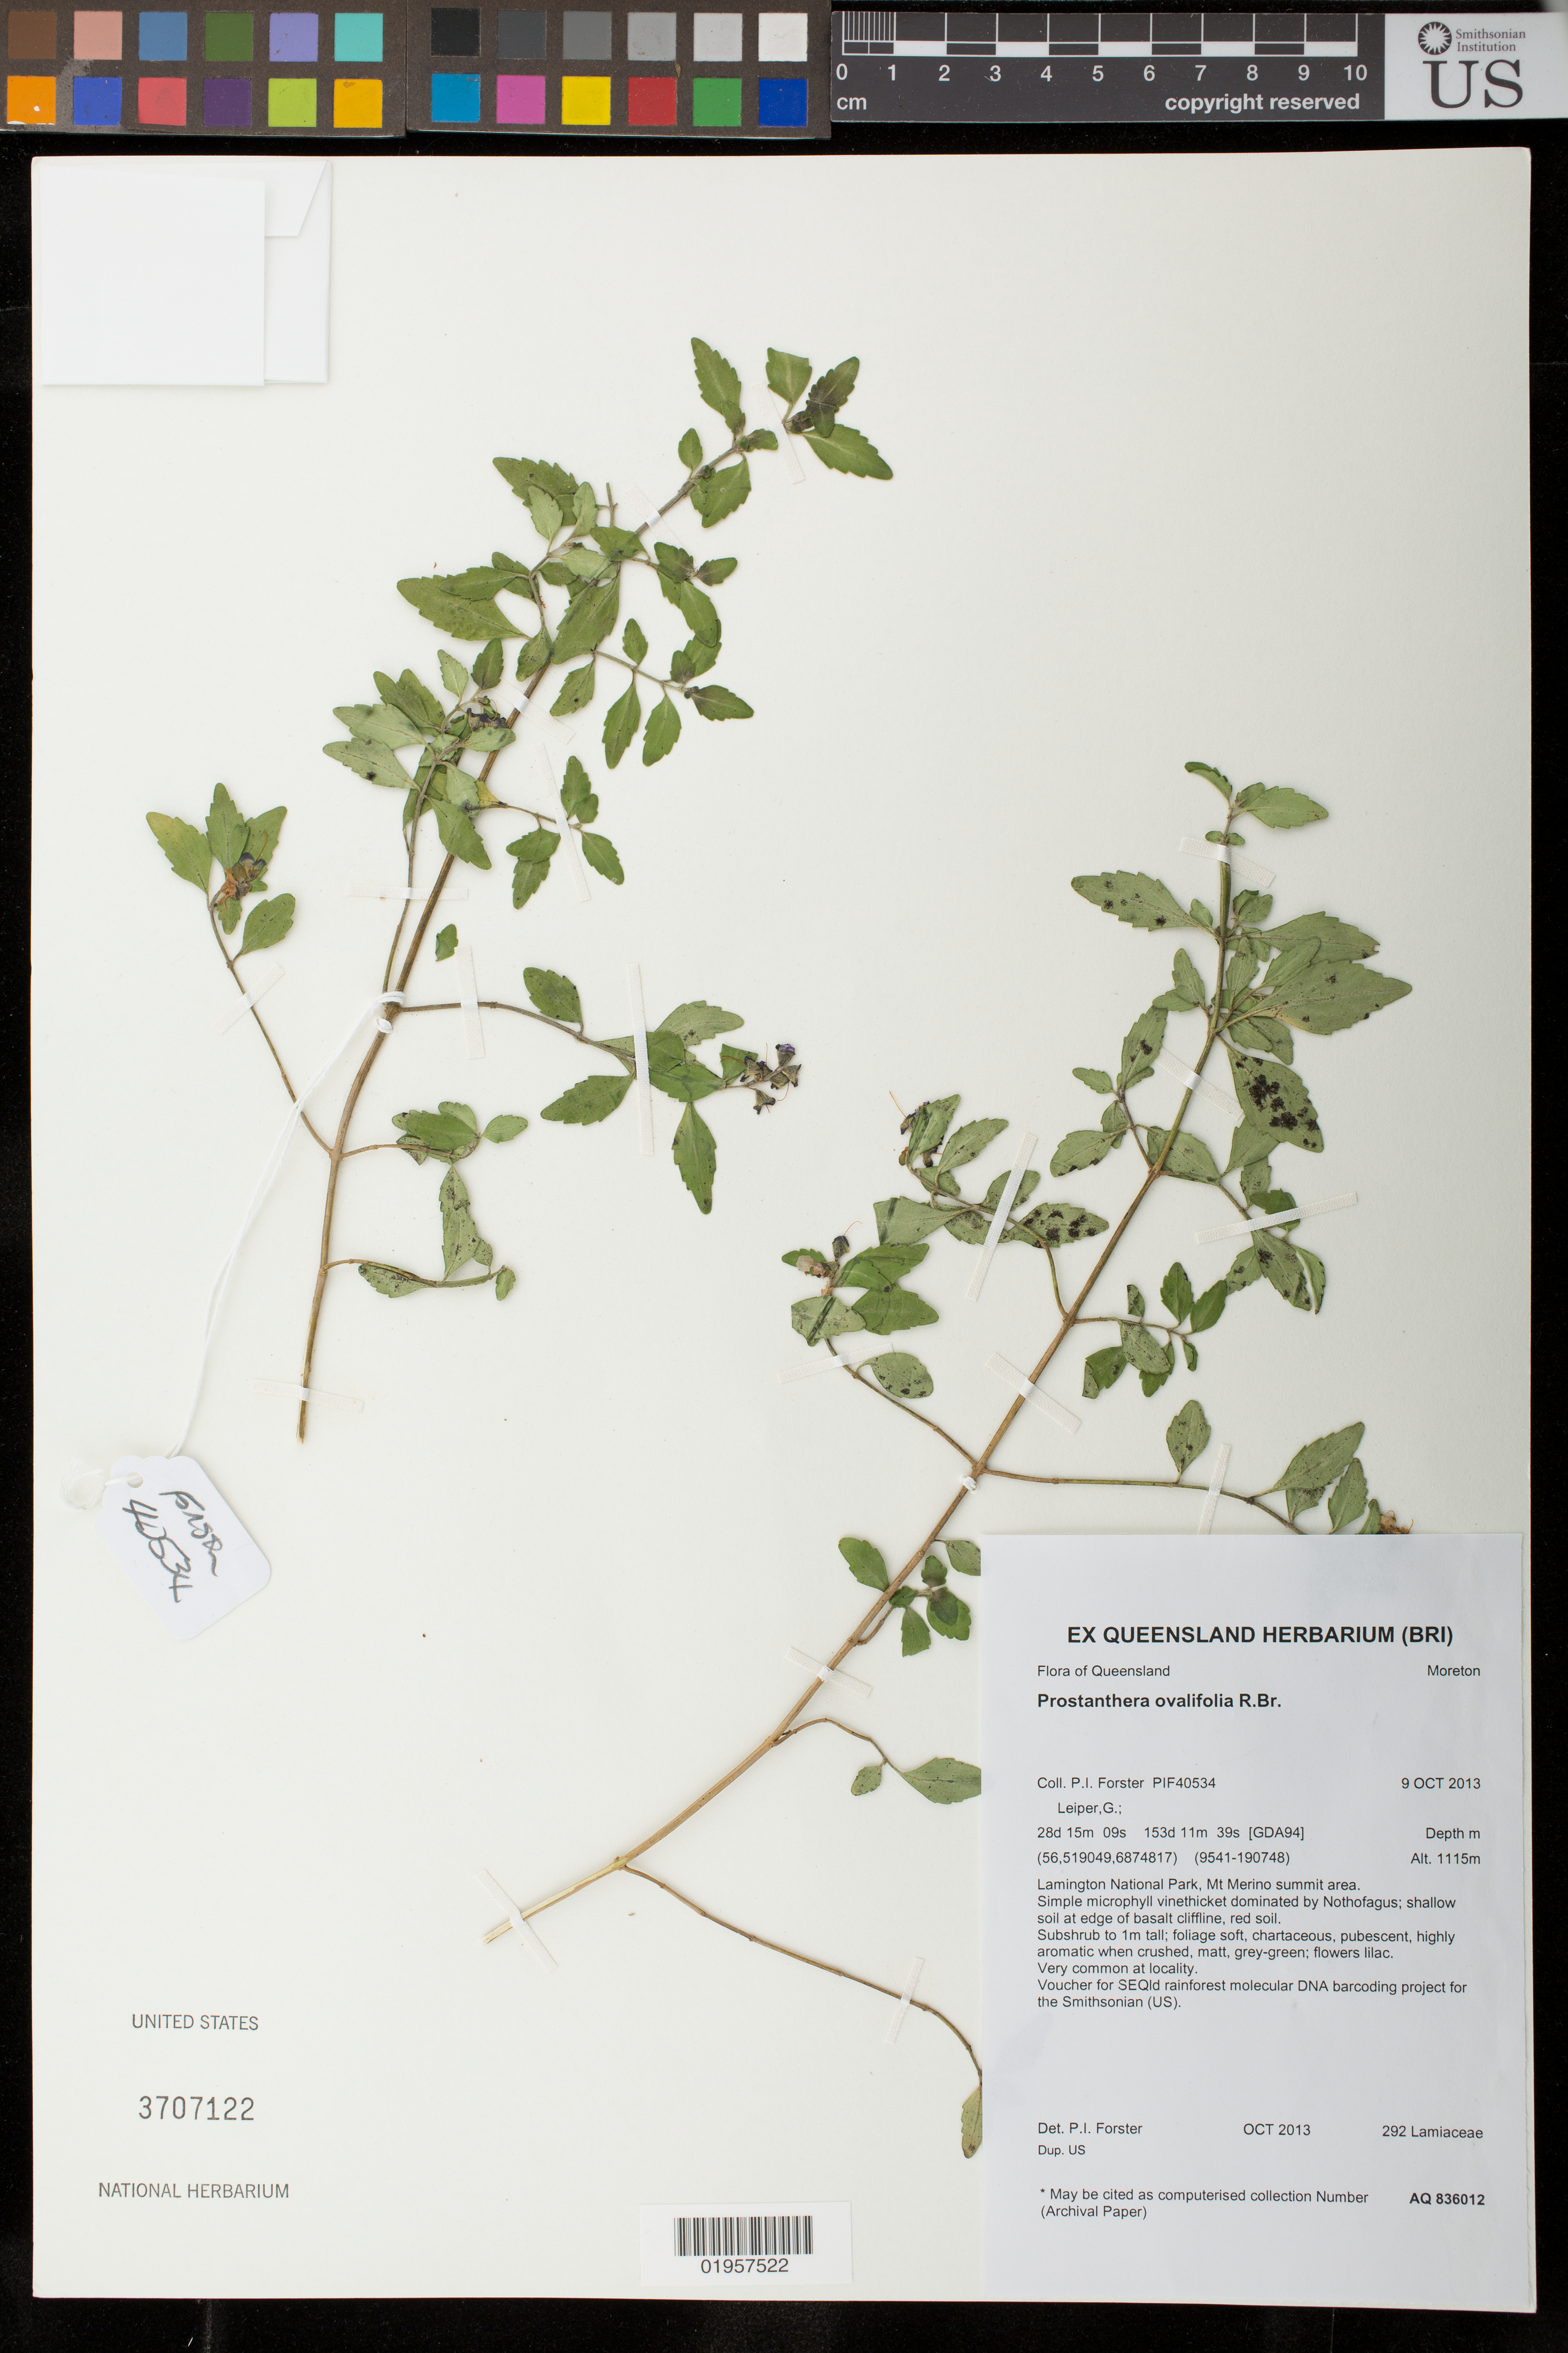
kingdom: Plantae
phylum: Tracheophyta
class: Magnoliopsida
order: Lamiales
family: Lamiaceae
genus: Prostanthera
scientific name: Prostanthera ovalifolia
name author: R. Br.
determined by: Forster, Paul I.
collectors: P. I. Forster & G. Leiper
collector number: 40534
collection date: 2013-10-09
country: Australia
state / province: Queensland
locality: Lamington National Park, Mt.Merino summit area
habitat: Simple microphyll vinethicket dominated by Nothofagus; shallow soil at edge of basalt cliffline, red soil. Very common at locality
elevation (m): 1115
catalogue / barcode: US 3707122